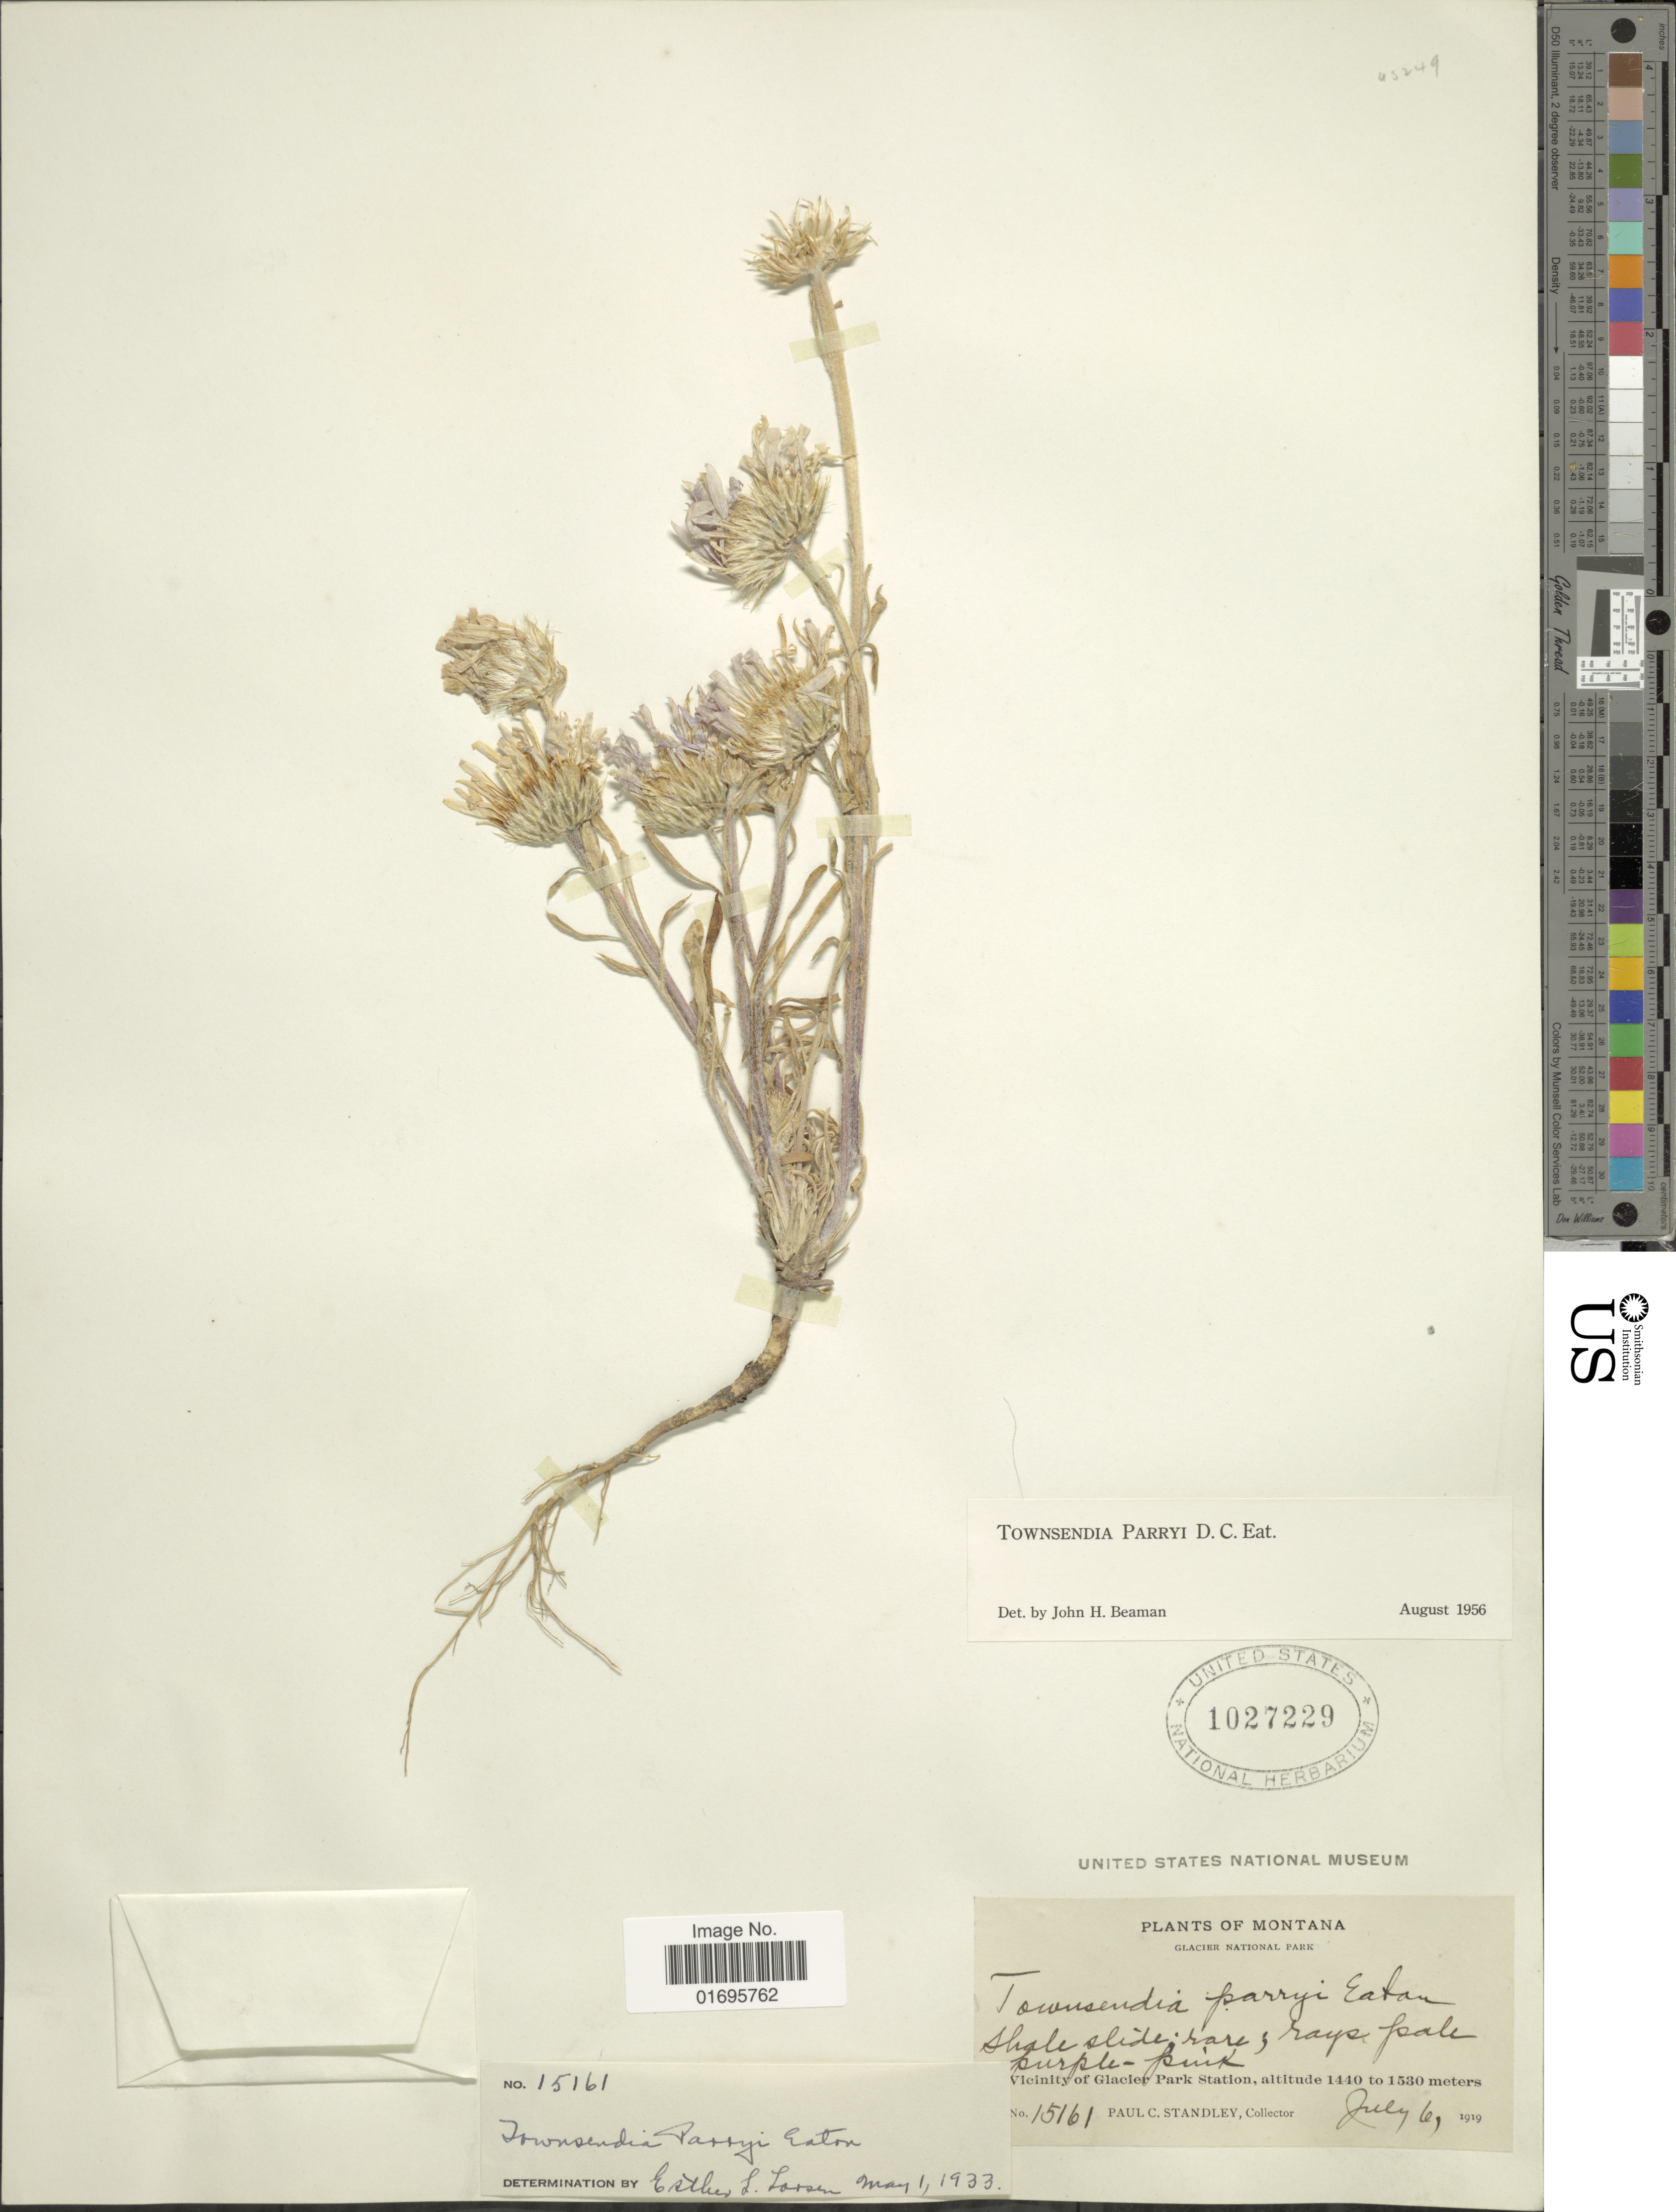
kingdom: Plantae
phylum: Tracheophyta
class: Magnoliopsida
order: Asterales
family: Asteraceae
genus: Townsendia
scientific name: Townsendia parryi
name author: D.C. Eaton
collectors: P. C. Standley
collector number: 15161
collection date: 1919-07-06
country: United States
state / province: Montana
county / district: Glacier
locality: Glacier National Park. Vicinity of Glacier Park Station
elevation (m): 1440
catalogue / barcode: US 1027229